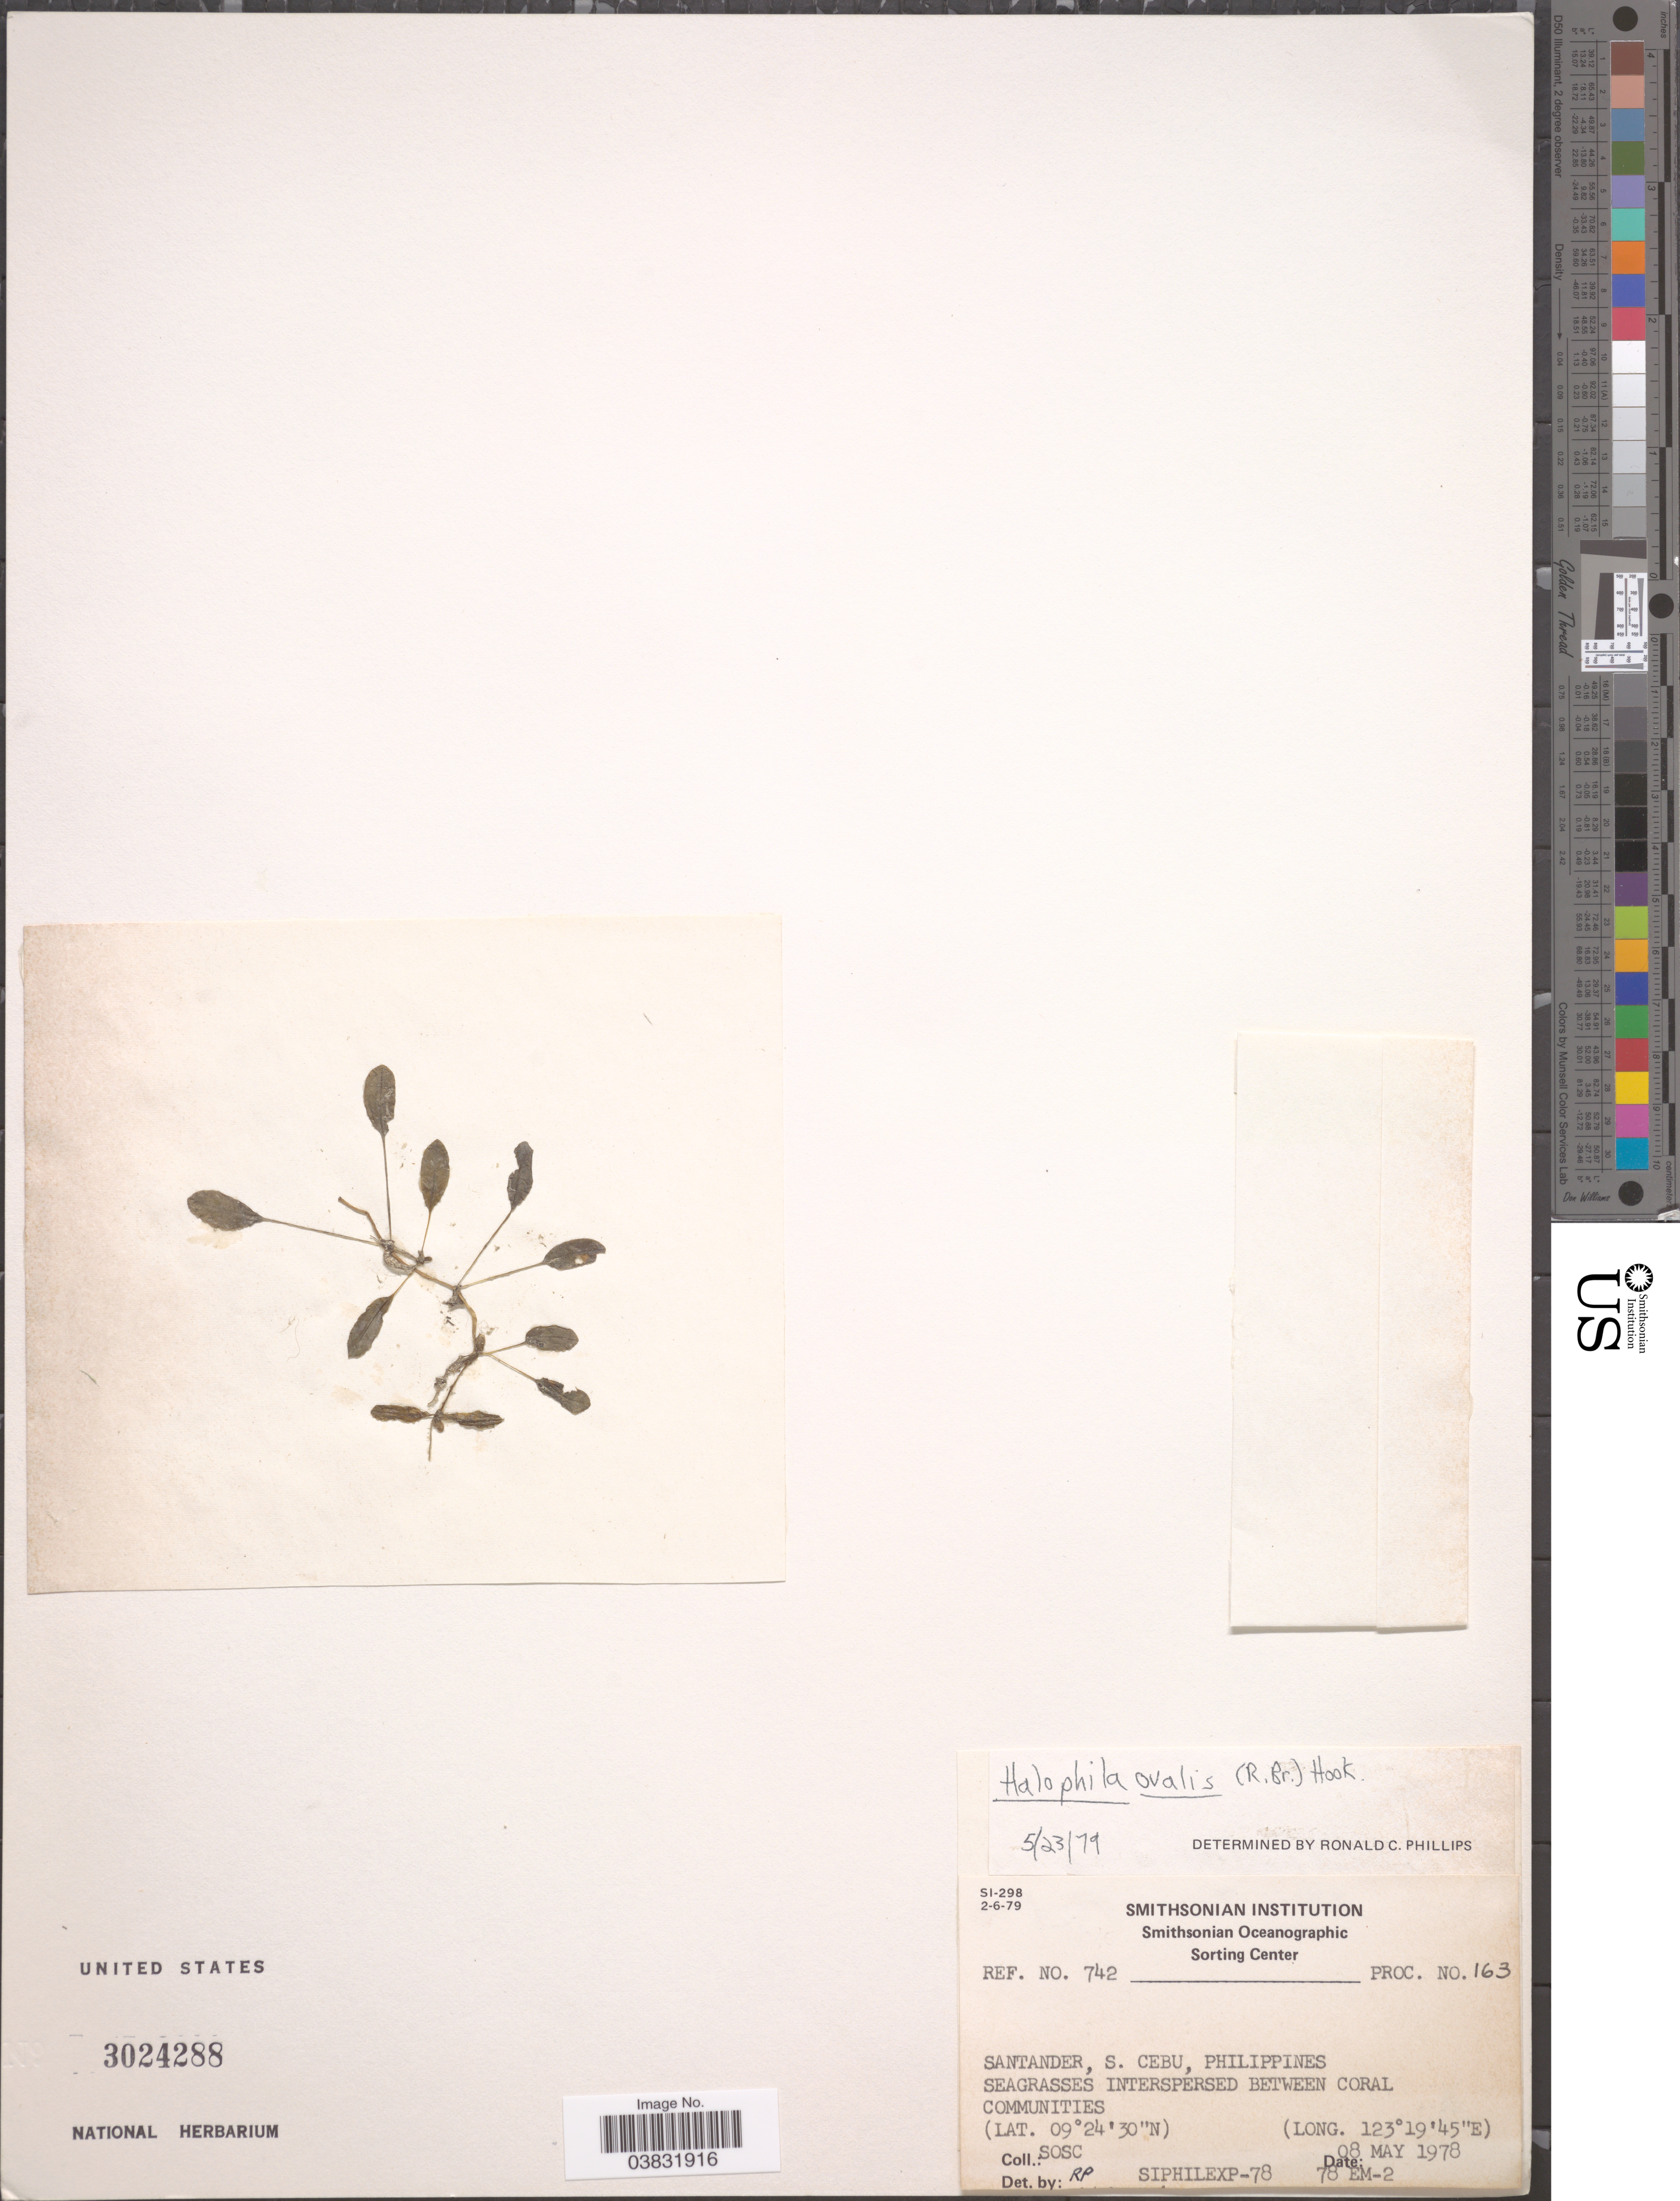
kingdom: Plantae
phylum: Tracheophyta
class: Liliopsida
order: Alismatales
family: Hydrocharitaceae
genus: Halophila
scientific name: Halophila ovalis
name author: (R. Br.) Hook. f.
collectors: SOSC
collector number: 742/463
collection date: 1978-05-08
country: Philippines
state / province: Central Visayas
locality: Santander, S. Cebu, Philippines Seagrass Interspersed between coral communities.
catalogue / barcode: US 3024288